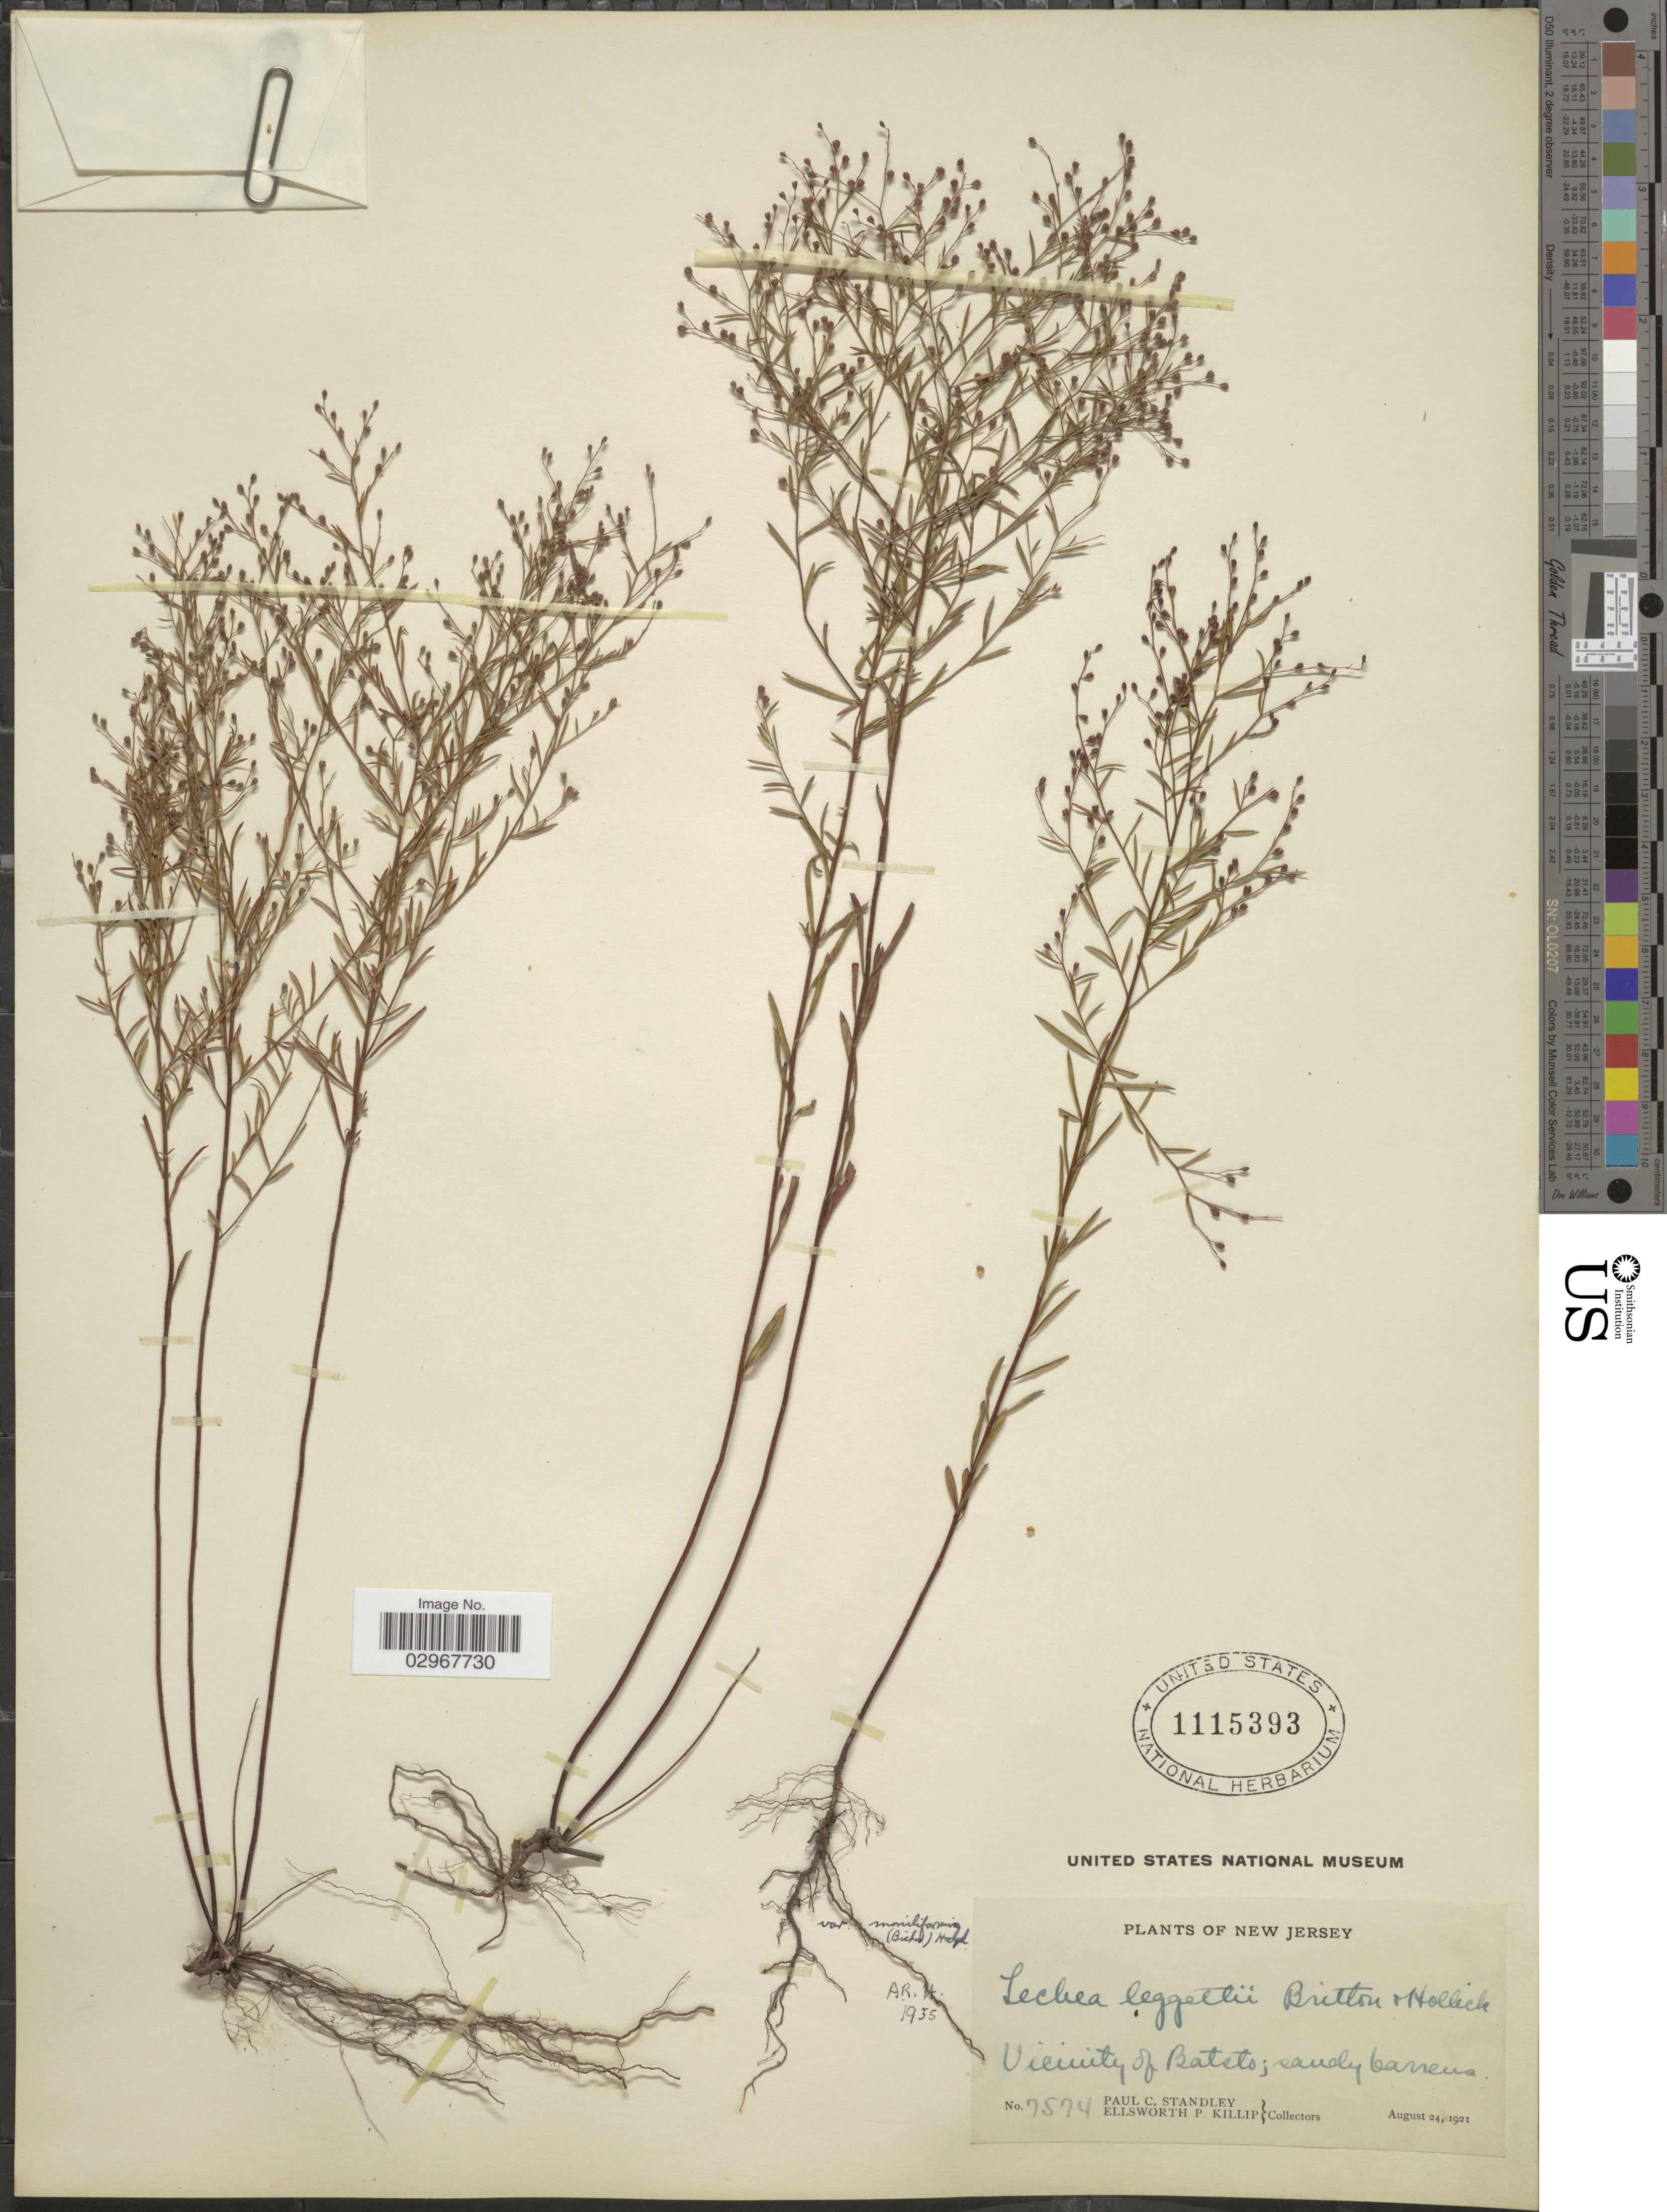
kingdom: Plantae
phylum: Tracheophyta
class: Magnoliopsida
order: Malvales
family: Cistaceae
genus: Lechea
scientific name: Lechea leggettii var. moniliformis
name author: (E.P. Bicknell) Hodgdon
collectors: P. C. Standley & E. P. Killip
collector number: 7574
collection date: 1921-08-24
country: United States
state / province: New Jersey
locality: Vicinity of Batsto.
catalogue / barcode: US 1115393